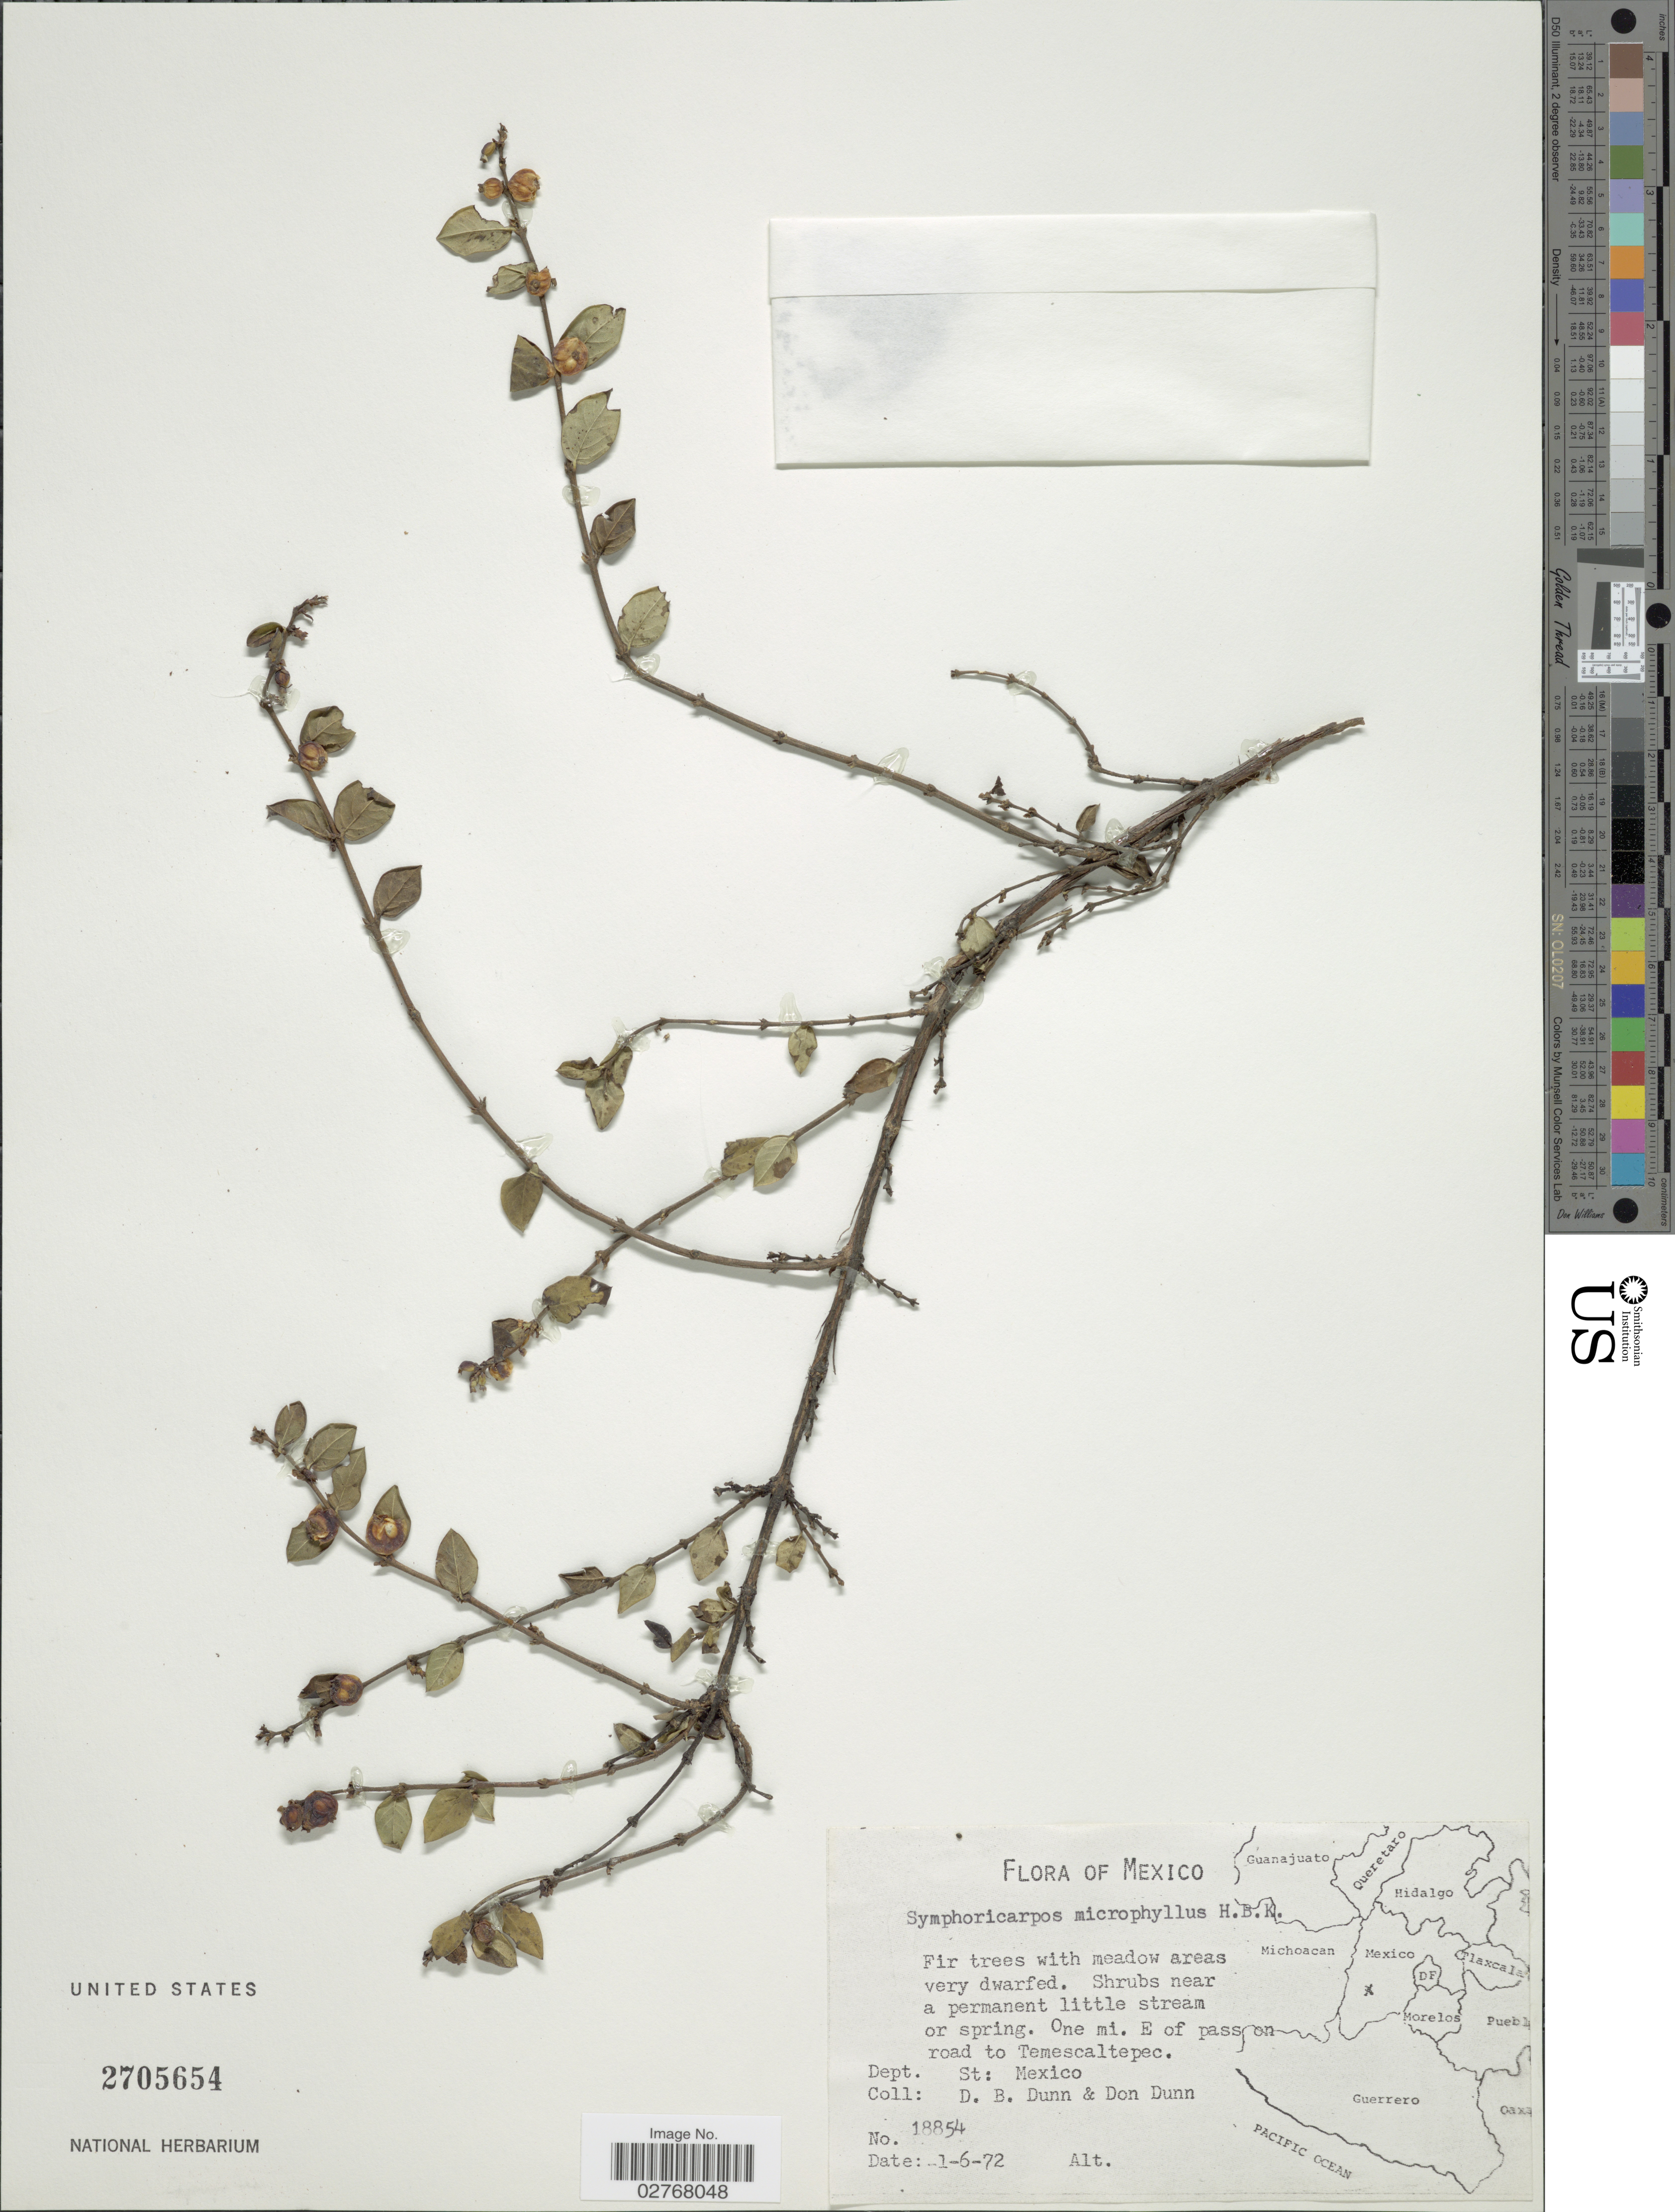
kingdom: Plantae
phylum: Tracheophyta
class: Magnoliopsida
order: Dipsacales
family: Caprifoliaceae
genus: Symphoricarpos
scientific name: Symphoricarpos microphyllus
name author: Kunth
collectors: D. B. Dunn & D. Dunn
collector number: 18854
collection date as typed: Transcribed d/m/y: 1/6/72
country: Mexico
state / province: México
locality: One mi. E. of pass on road to Temascalepec, Dept. St: Mexico.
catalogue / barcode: US 2705654